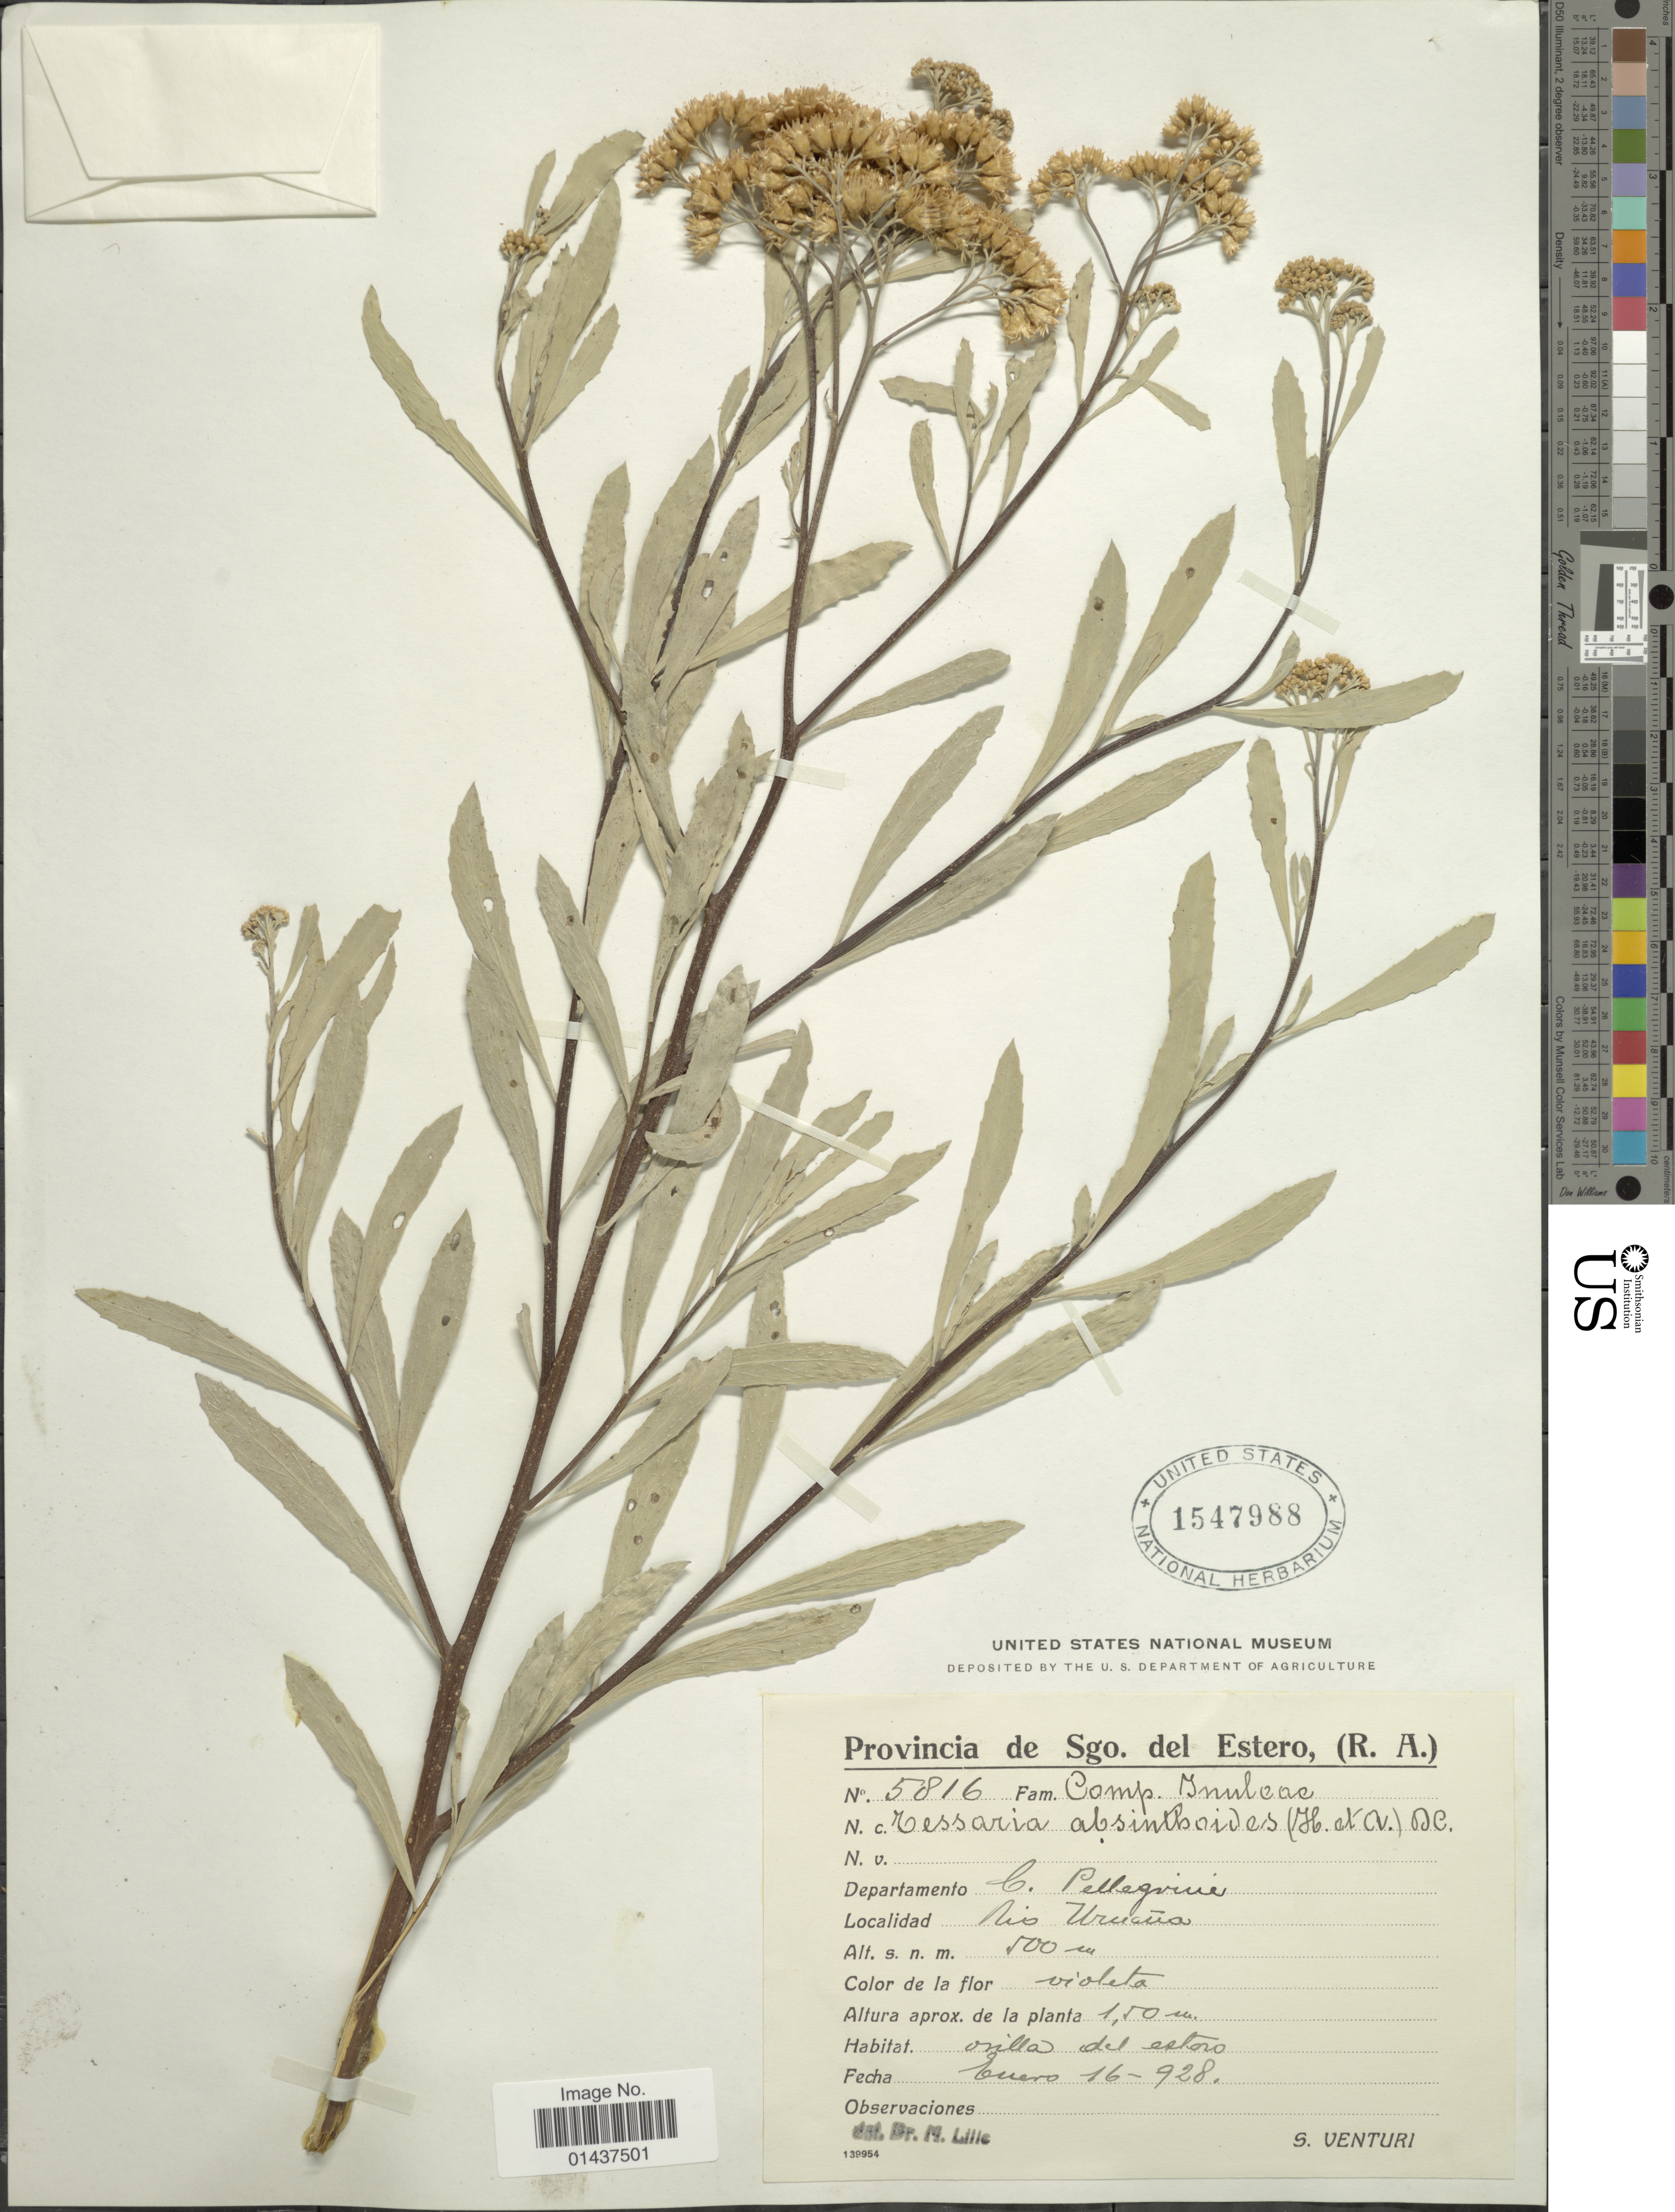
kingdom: Plantae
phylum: Tracheophyta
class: Magnoliopsida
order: Asterales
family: Asteraceae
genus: Tessaria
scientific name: Tessaria integrifolia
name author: Ruiz & Pav.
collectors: S. Venturi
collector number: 5816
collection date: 1928-01-16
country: Argentina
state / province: Santiago del Estero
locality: (R.A.), Departamento C. Pellegrims, Rio Urueña.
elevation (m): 500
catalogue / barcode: US 1547988